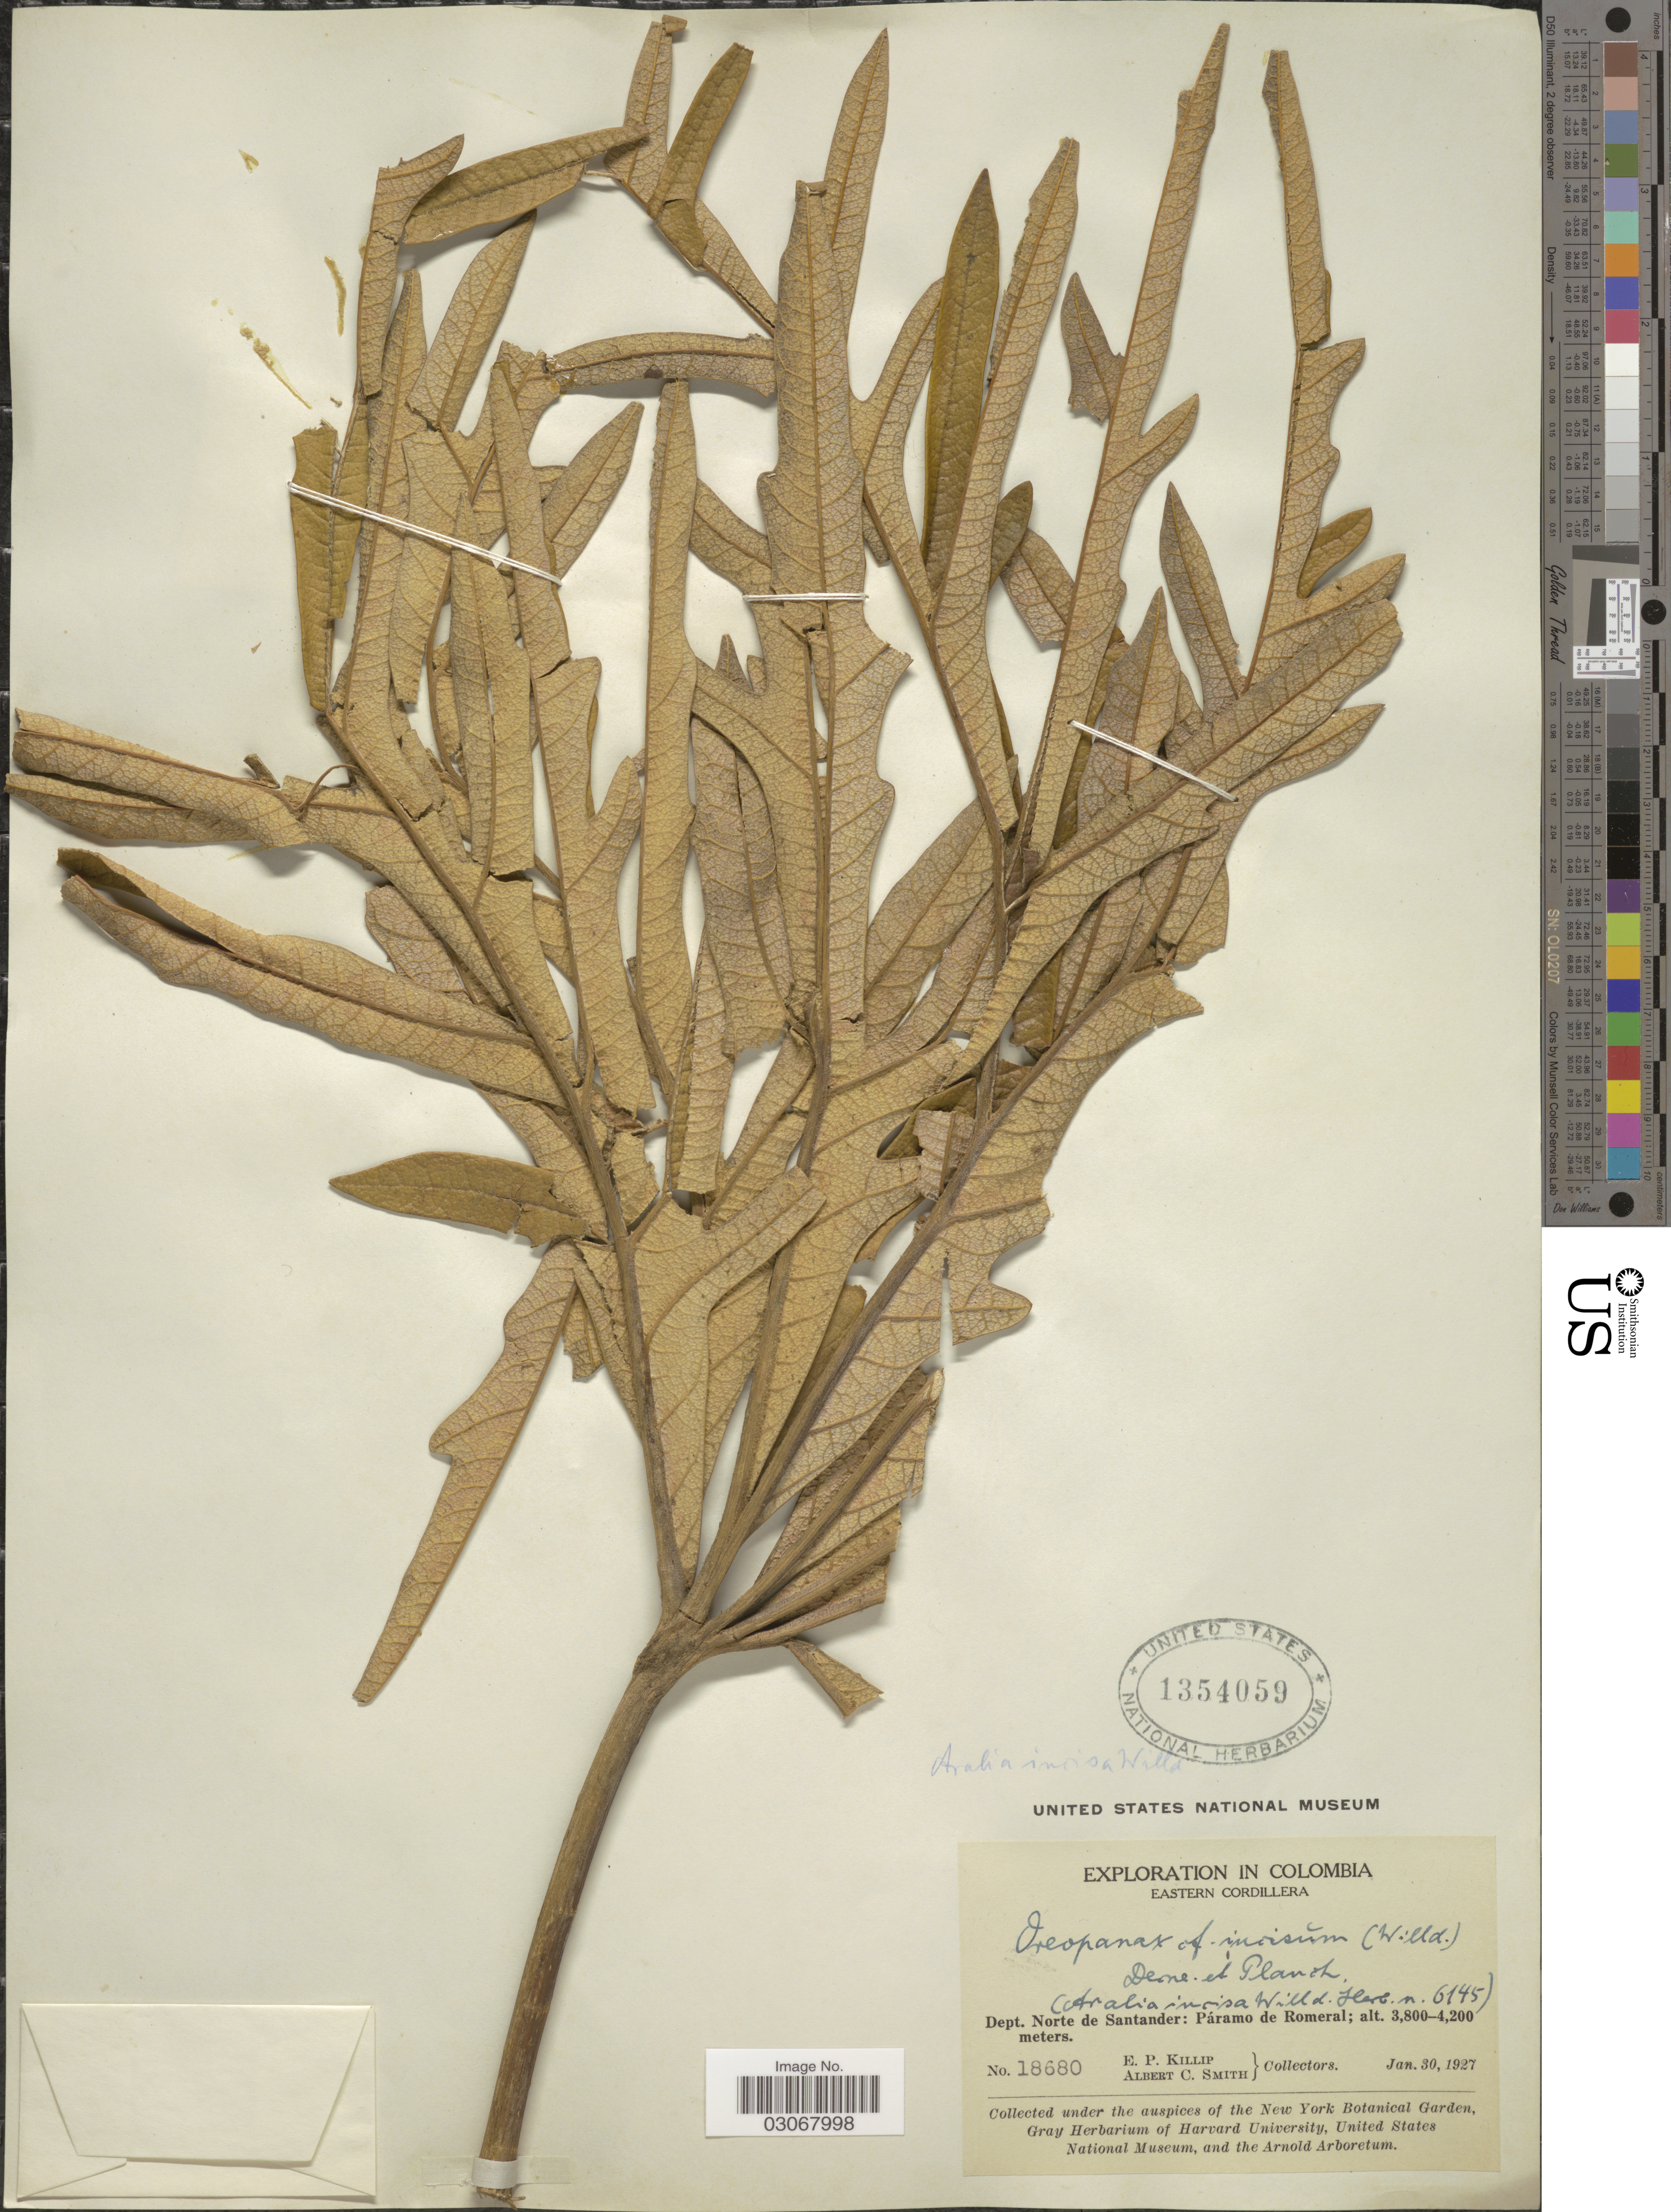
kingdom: Plantae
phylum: Tracheophyta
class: Magnoliopsida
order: Apiales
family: Araliaceae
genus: Oreopanax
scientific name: Oreopanax incisus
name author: (Willd. ex Schult.) Decne. & Planch.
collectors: E. P. Killip & A. C. Smith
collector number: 18680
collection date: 1927-01-30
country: Colombia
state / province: Norte de Santander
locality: Eastern Cordillera. Dept. Norte de Santander: Páramo de Romeral.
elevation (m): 3800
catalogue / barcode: US 1354059